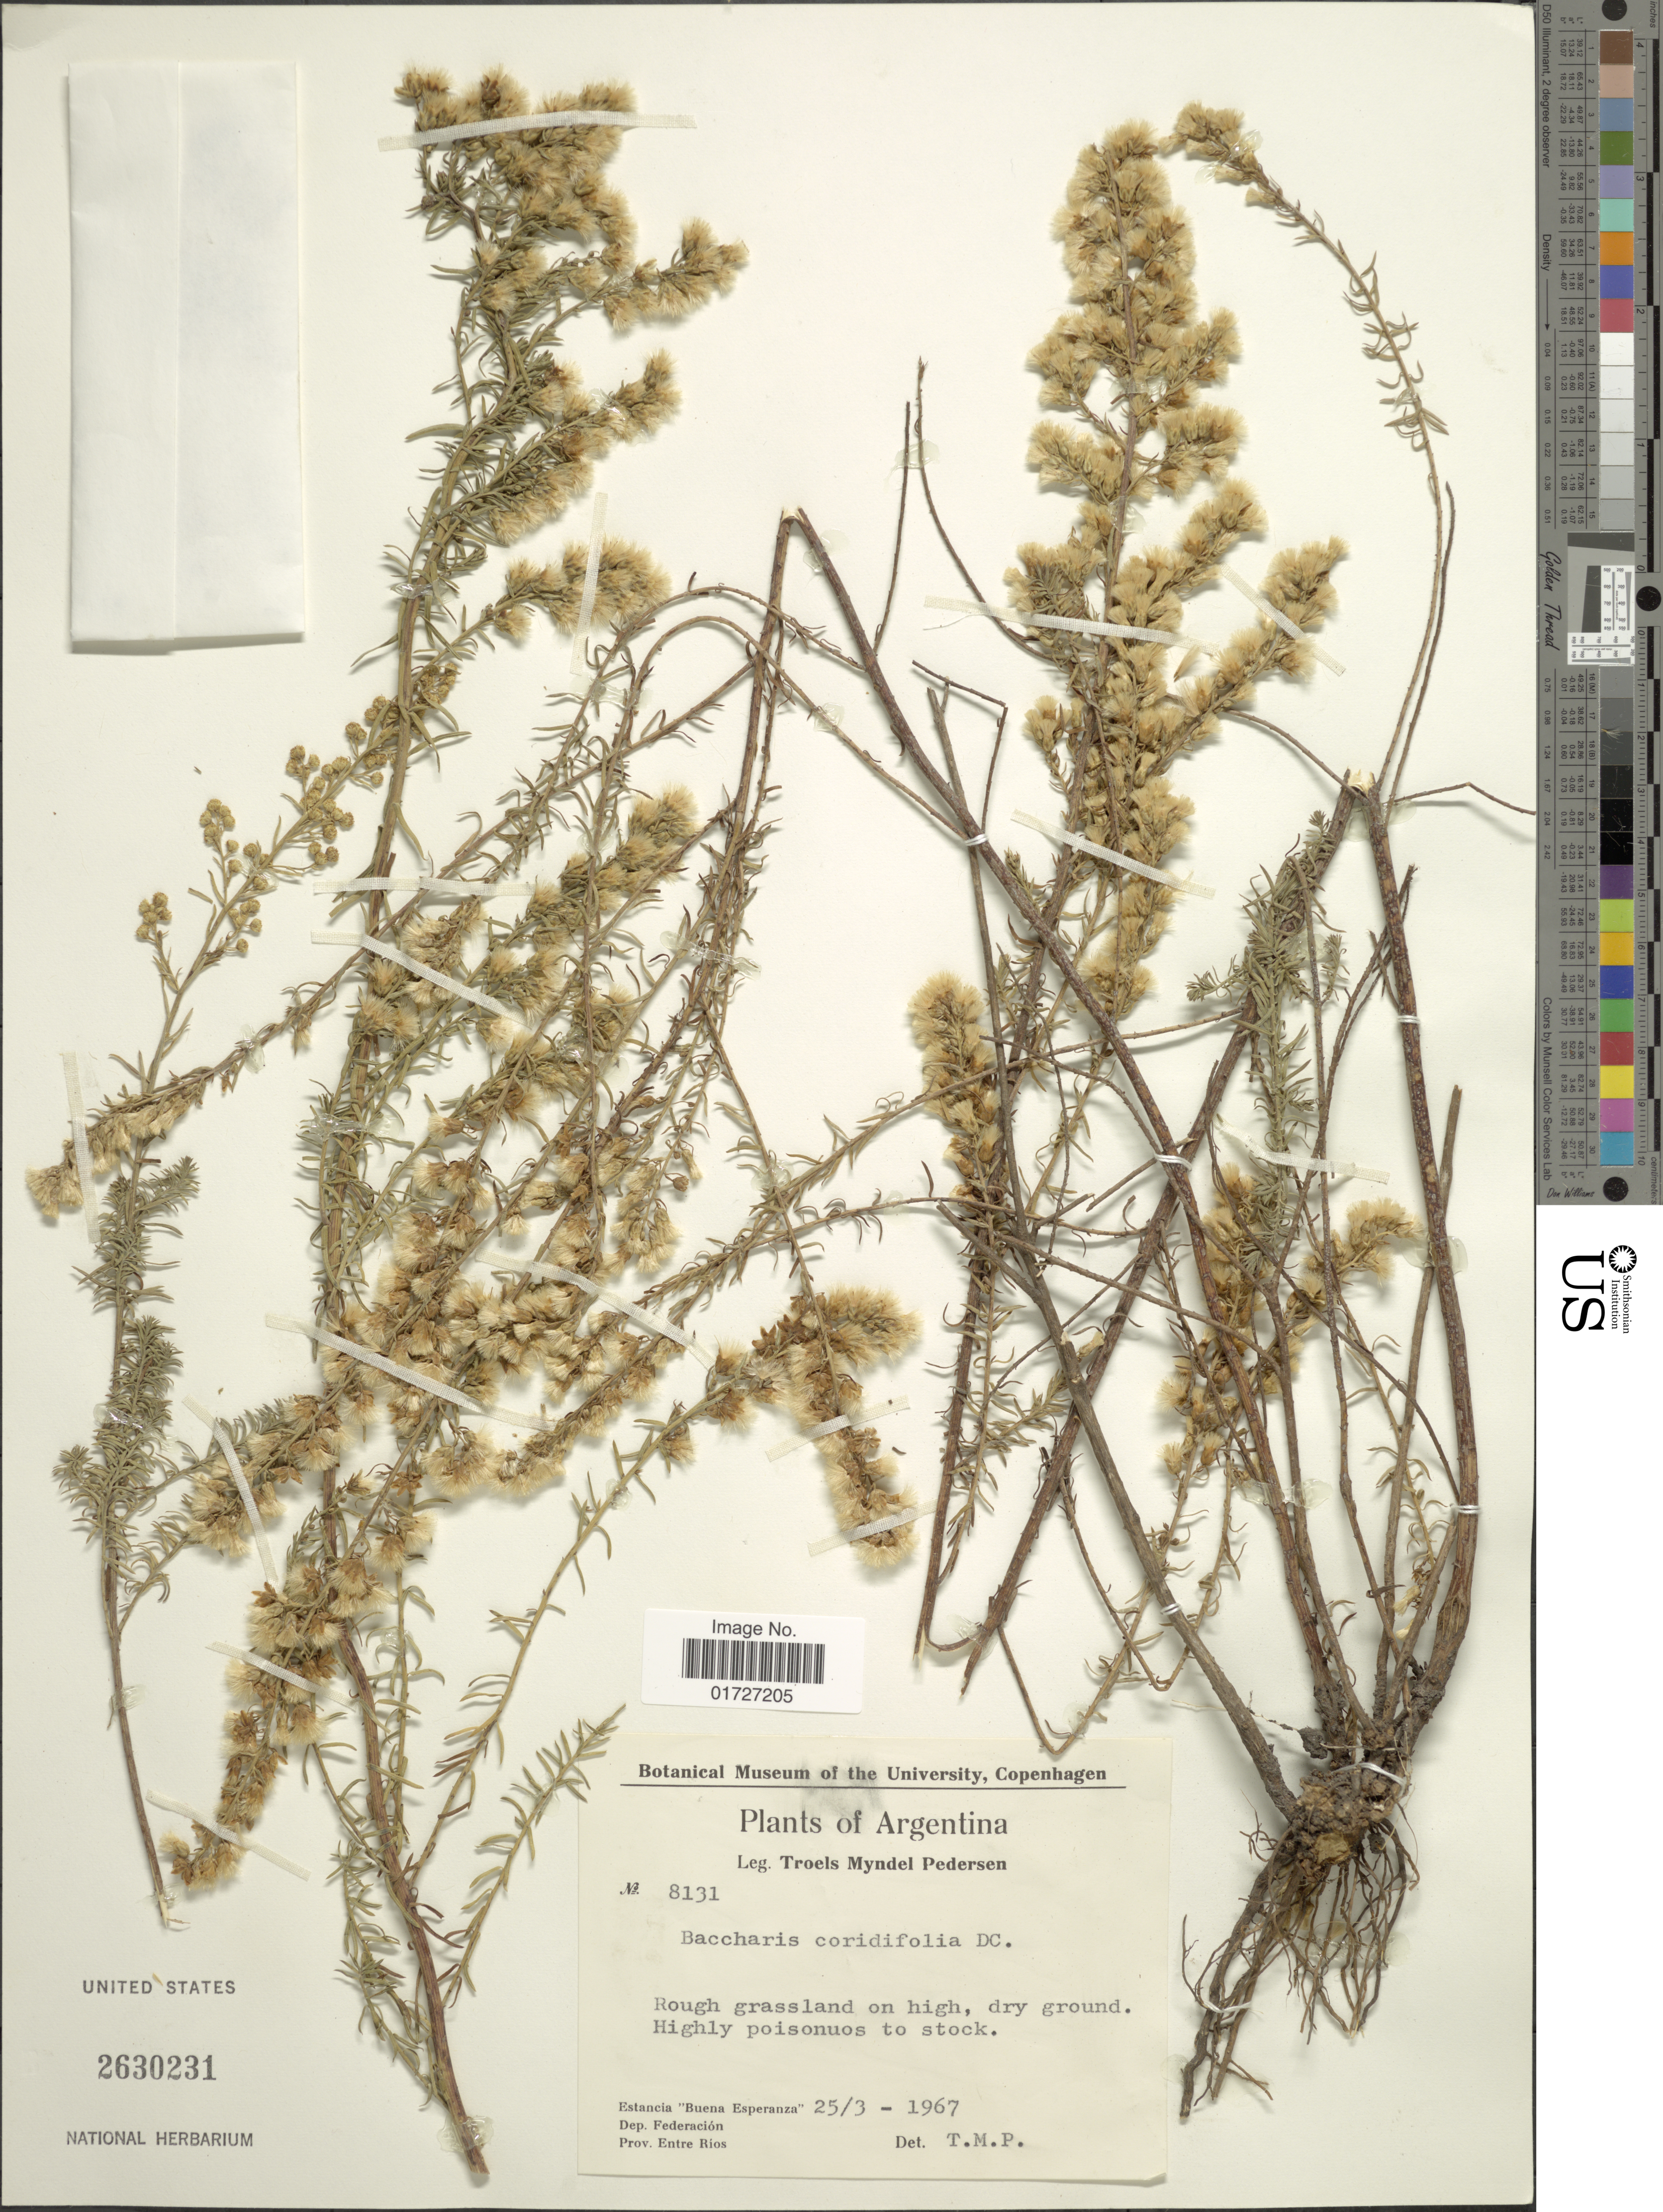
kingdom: Plantae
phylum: Tracheophyta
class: Magnoliopsida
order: Asterales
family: Asteraceae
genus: Baccharis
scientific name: Baccharis coridifolia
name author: DC.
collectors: T. Pederson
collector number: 8131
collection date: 1967-03-25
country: Argentina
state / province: Entre Rios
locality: Estancia Buena Esperanza, Dep. Federacion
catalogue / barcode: US 2630231